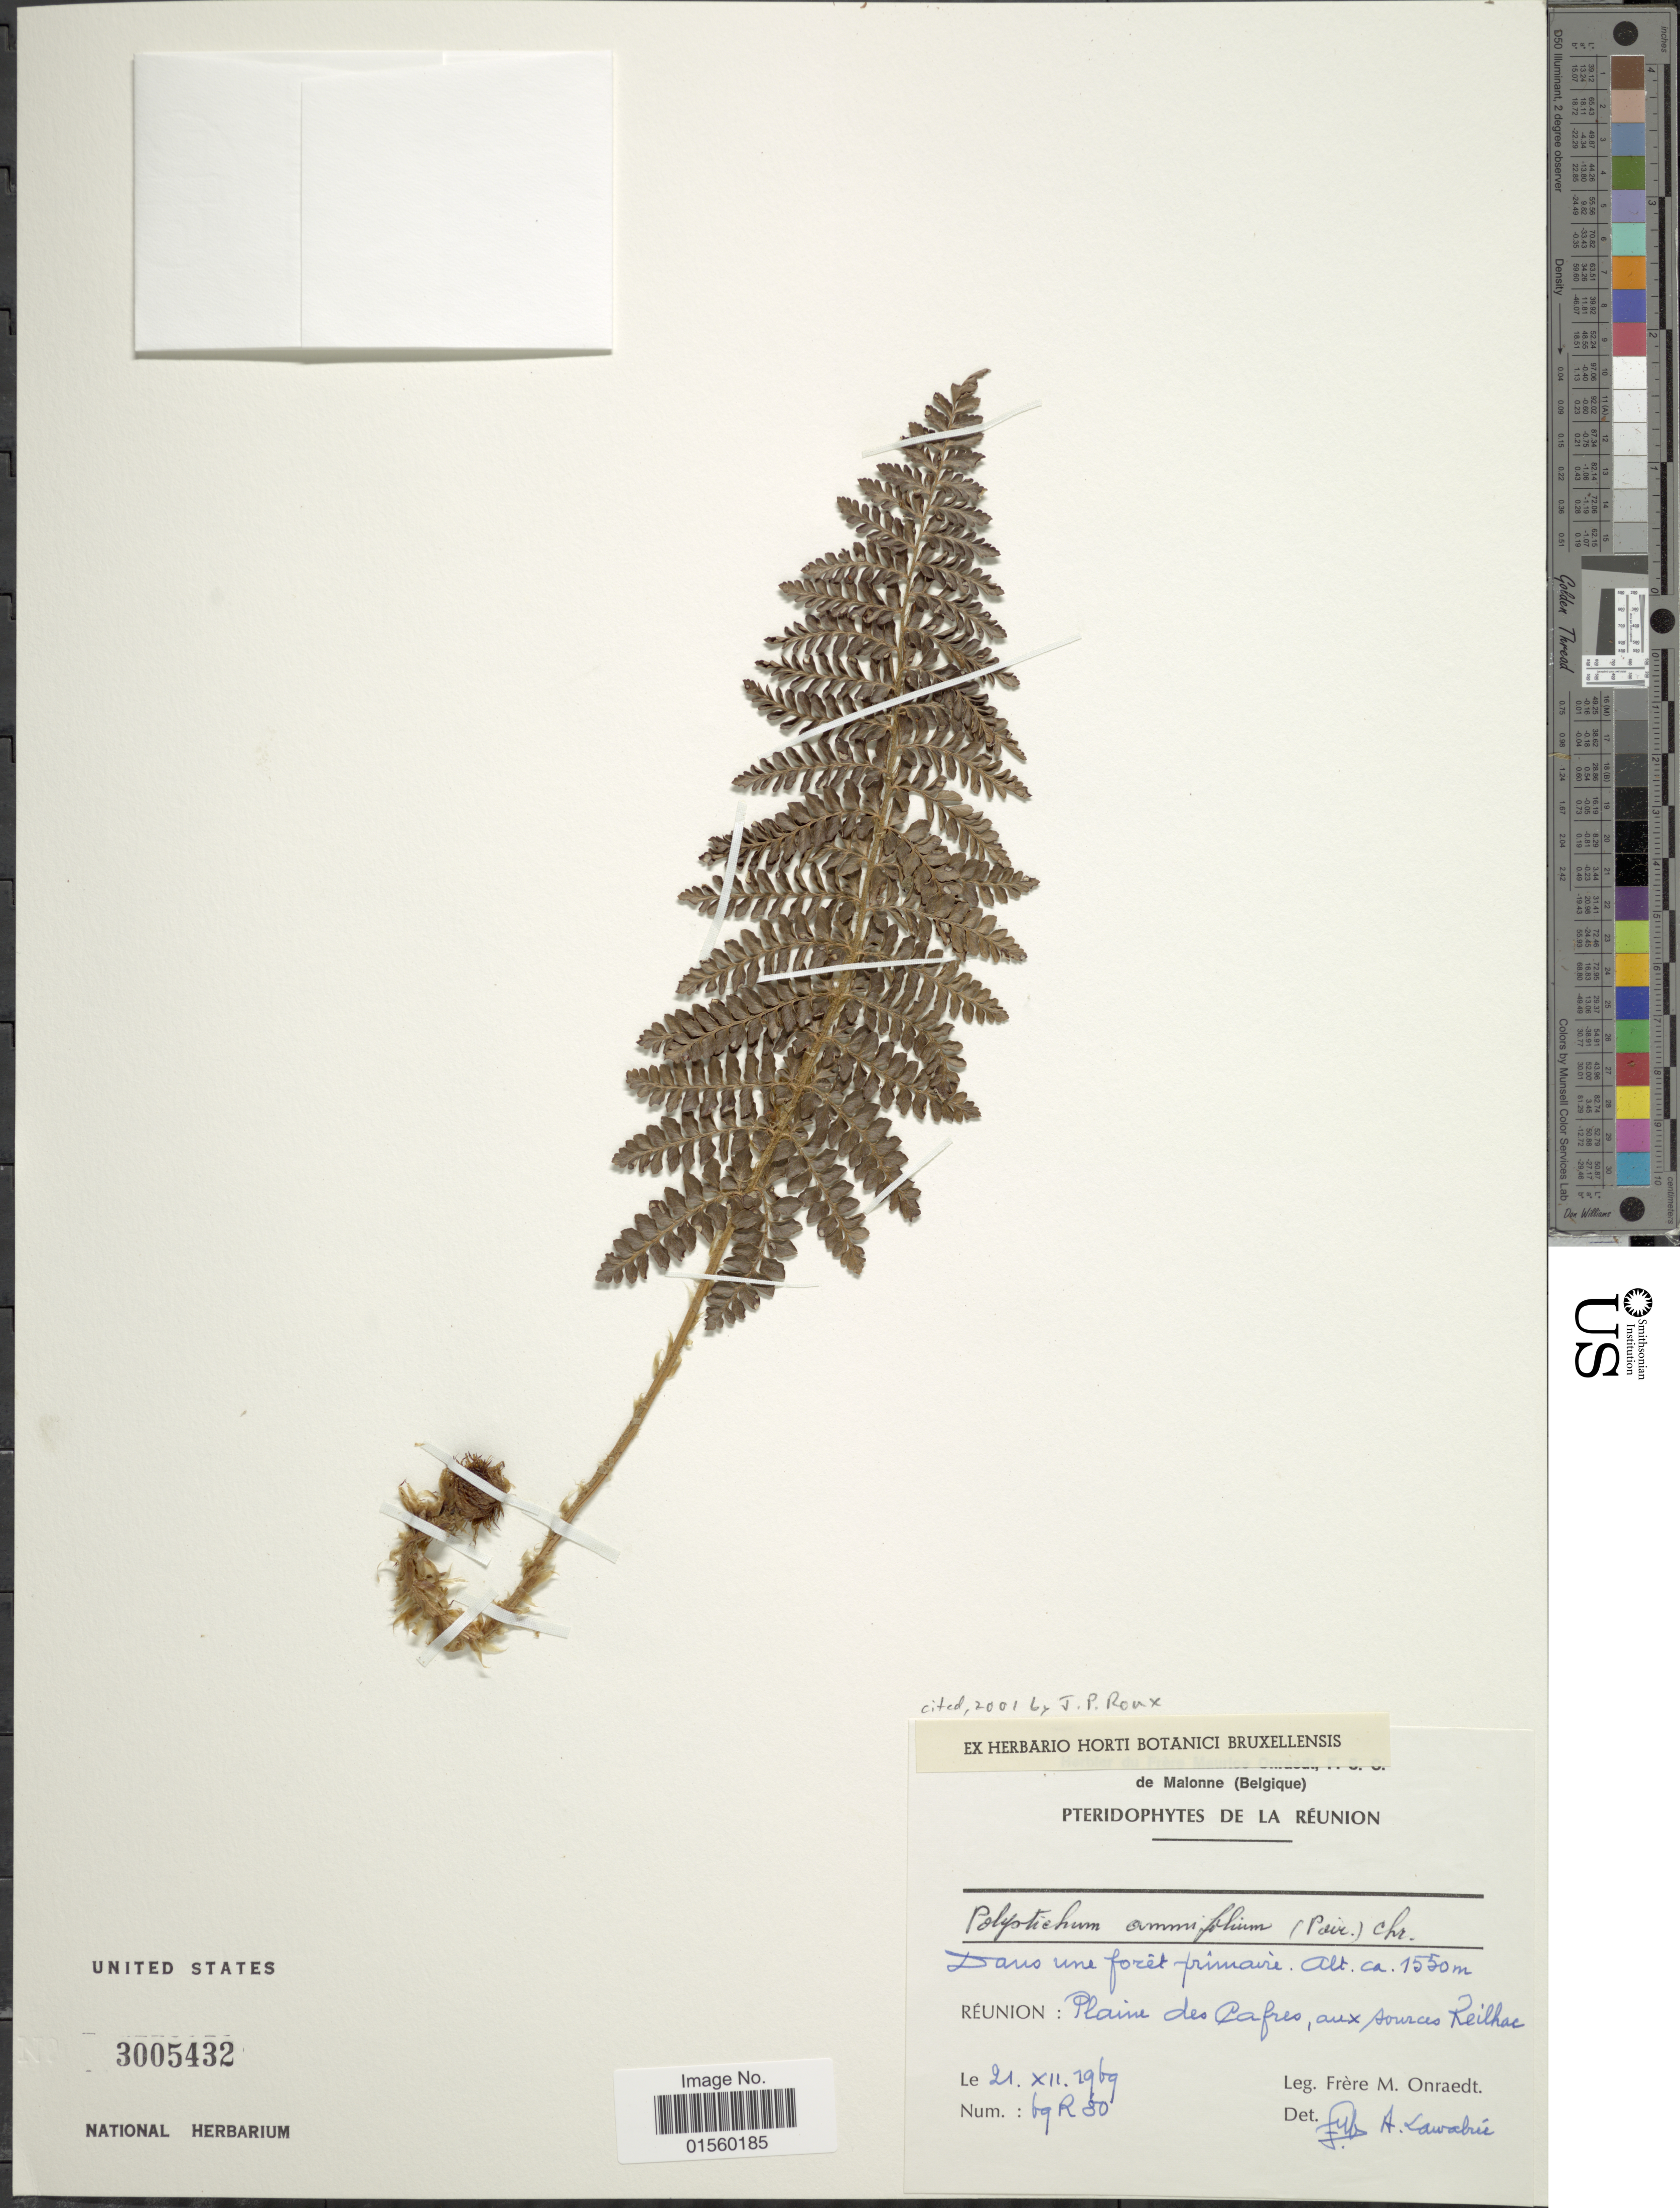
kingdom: Plantae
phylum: Tracheophyta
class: Polypodiopsida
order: Polypodiales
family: Dryopteridaceae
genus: Polystichum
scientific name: Polystichum ammifolium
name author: (Desv.) C. Chr.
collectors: F. Onraedt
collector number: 69R80*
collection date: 1969-12-21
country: Reunion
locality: Plaine des Pafres, aux sources Reilhac [interpreted]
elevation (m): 1550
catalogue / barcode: US 3005432